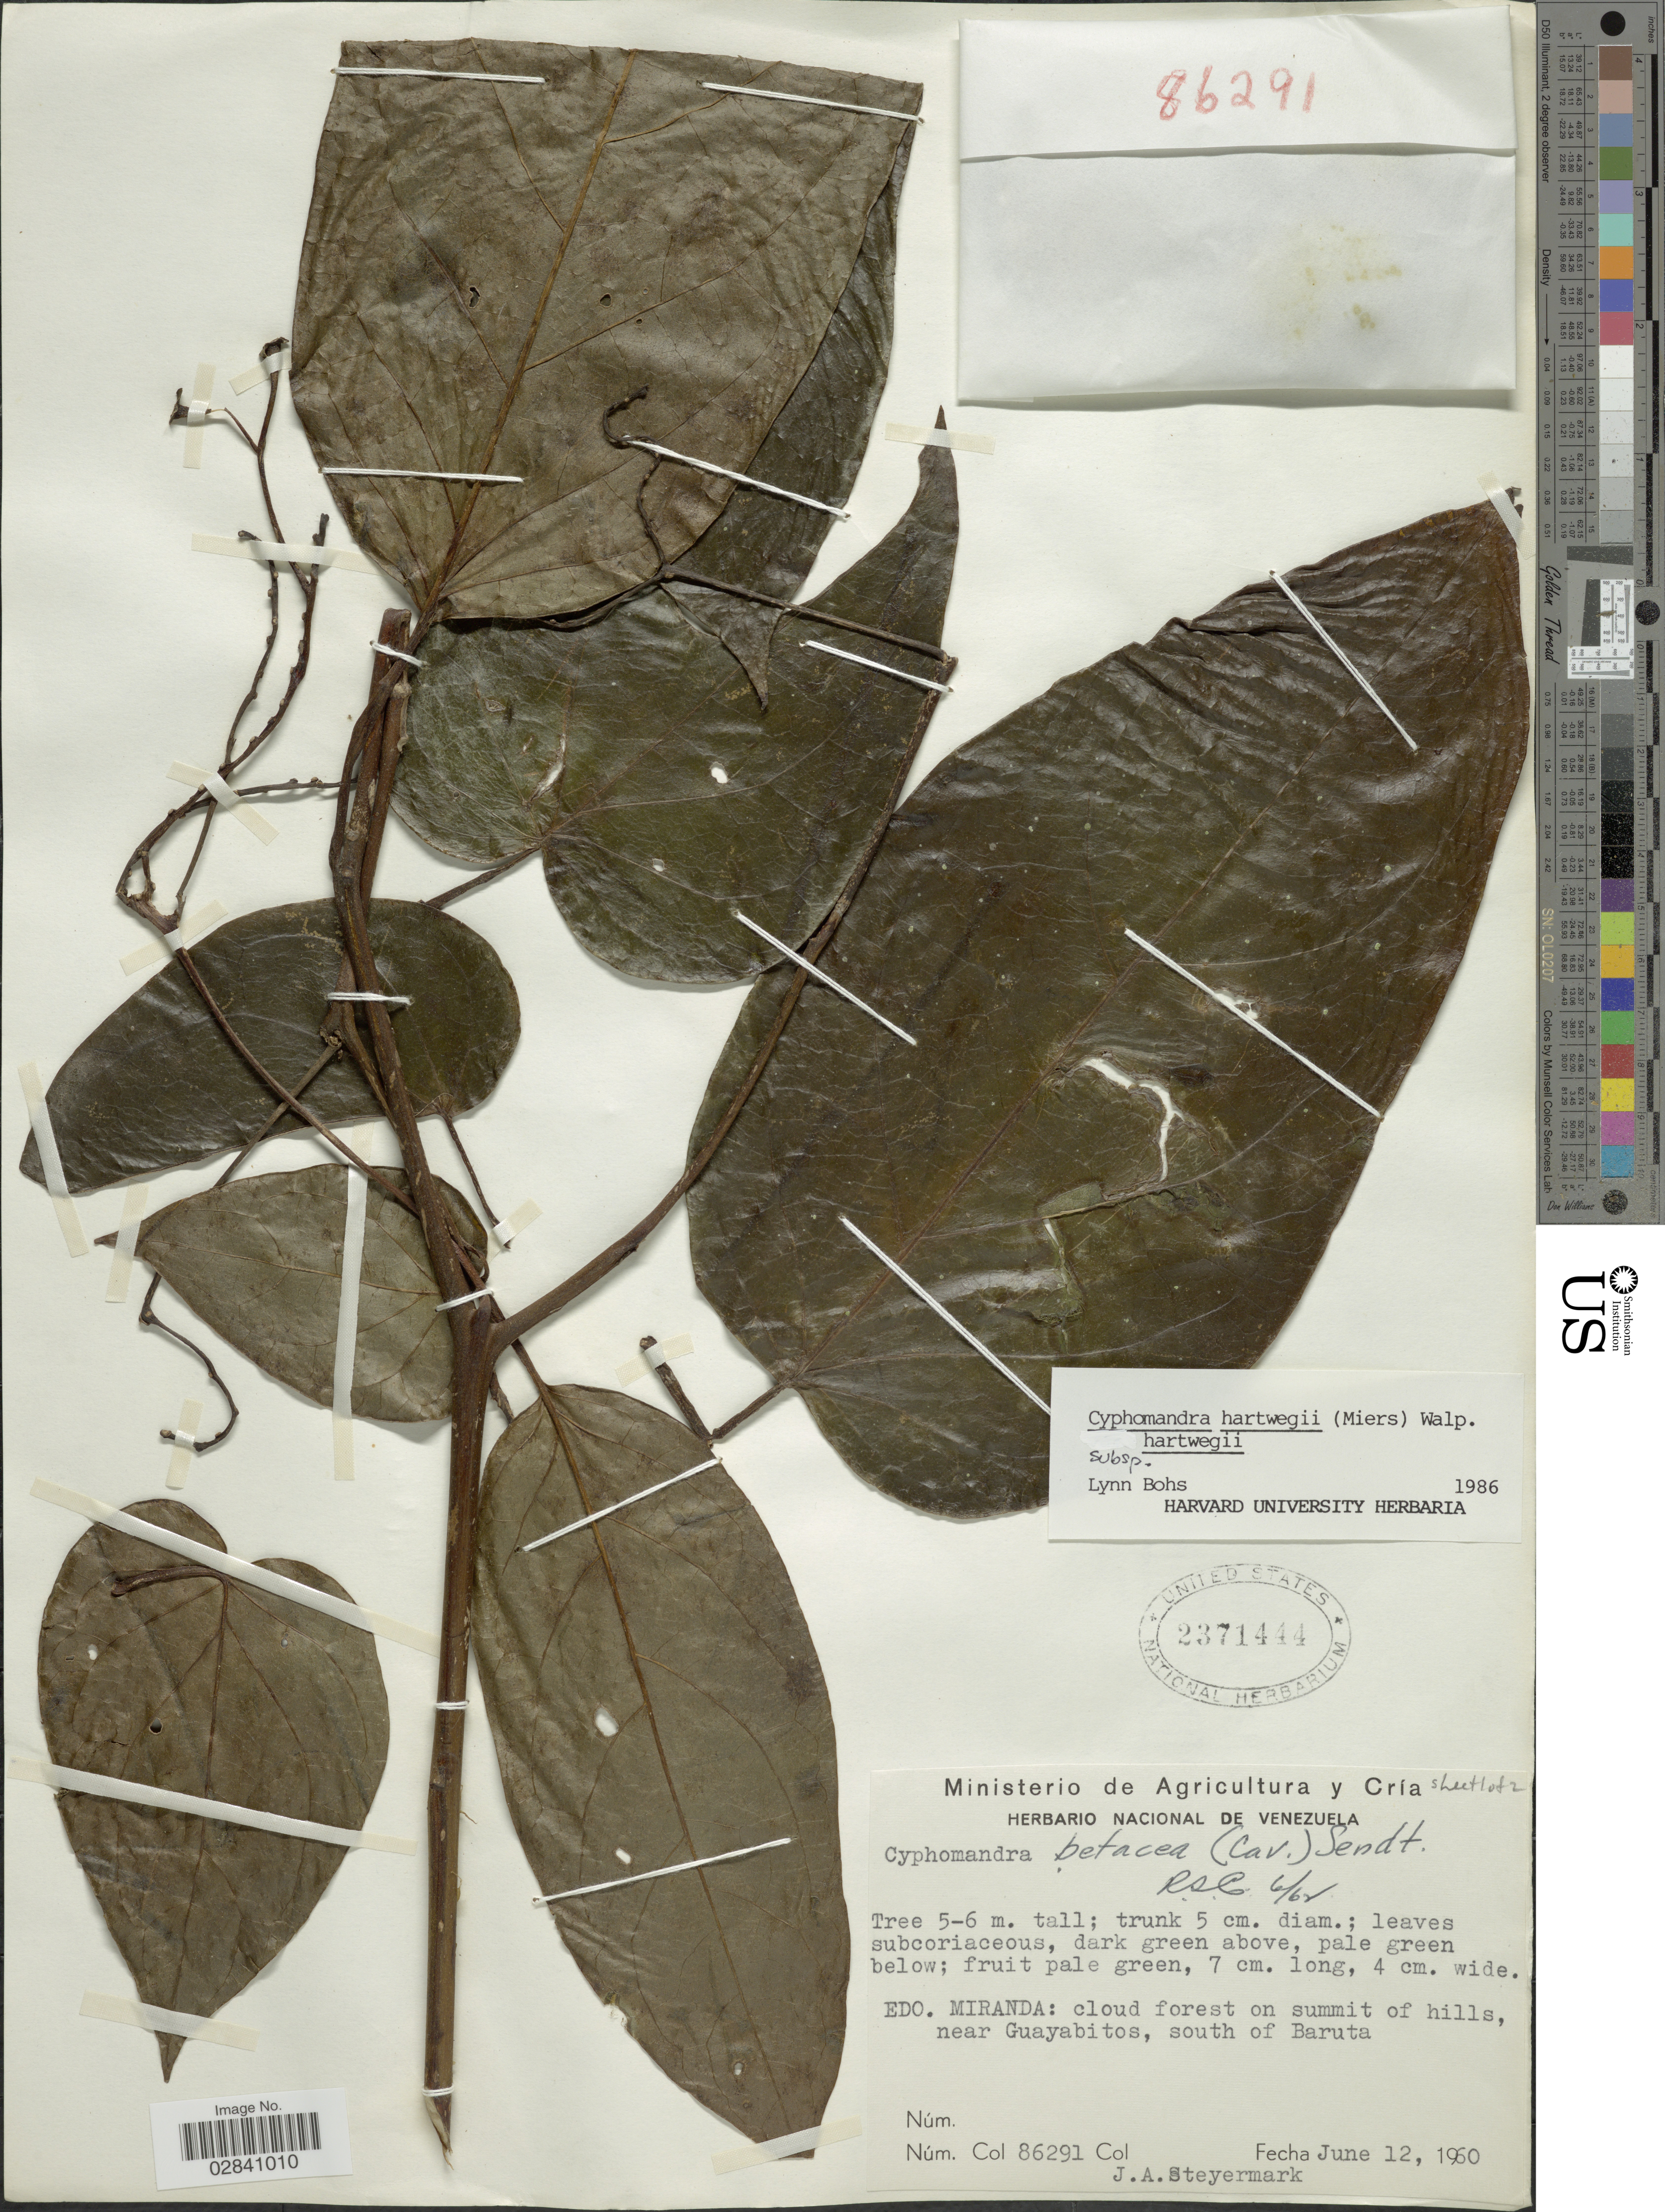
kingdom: Plantae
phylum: Tracheophyta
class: Magnoliopsida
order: Solanales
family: Solanaceae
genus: Cyphomandra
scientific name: Cyphomandra hartwegii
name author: (Miers) Sendtn. ex Walp.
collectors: J. Steyermark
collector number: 86291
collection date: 1960-06-12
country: Venezuela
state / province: Miranda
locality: Edo. Miranda: cloud forest on summit of hills, near Guayabitos, south of Baruta.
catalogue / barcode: US 2371444